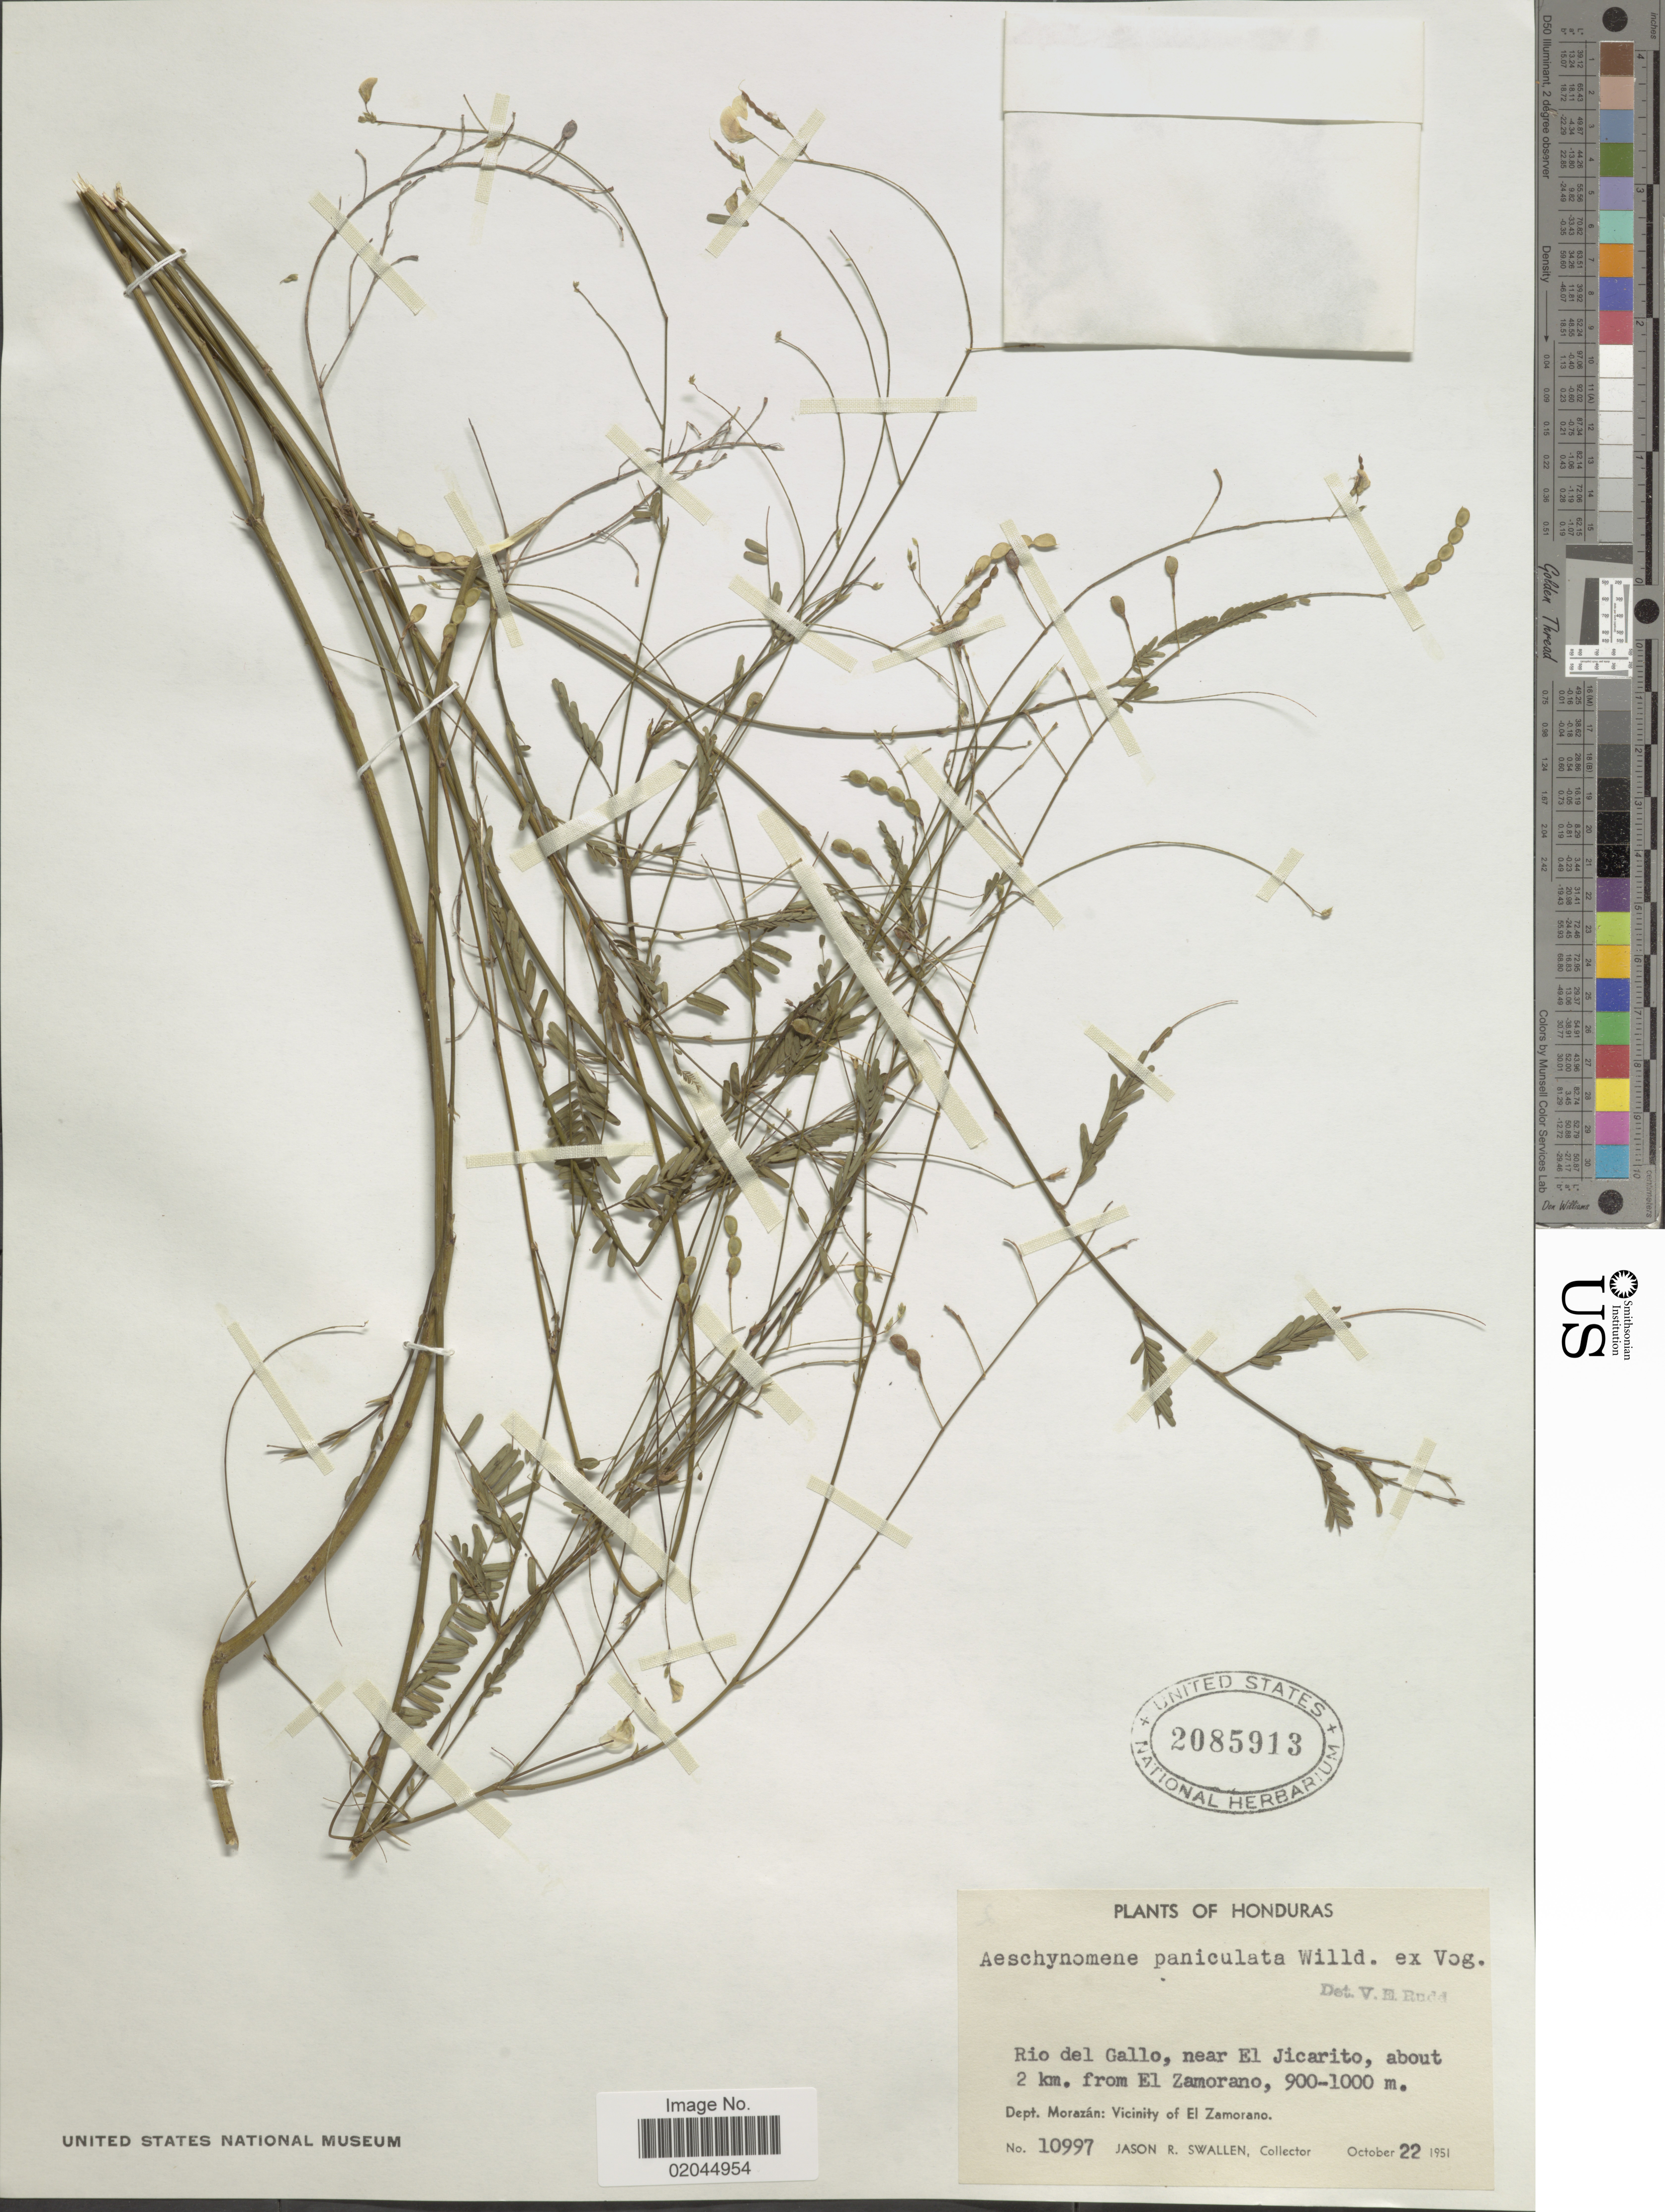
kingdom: Plantae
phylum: Tracheophyta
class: Magnoliopsida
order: Fabales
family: Fabaceae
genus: Aeschynomene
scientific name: Aeschynomene paniculata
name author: Vogel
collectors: J. R. Swallen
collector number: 10997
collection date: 1951-10-22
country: Honduras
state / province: Fco. Morazán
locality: Ri del Gallo, near El Jicarito, about 2 km. from El Zamorano, Dept. Morazan: Vicinity of El Zamorano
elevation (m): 900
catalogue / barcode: US 2085913